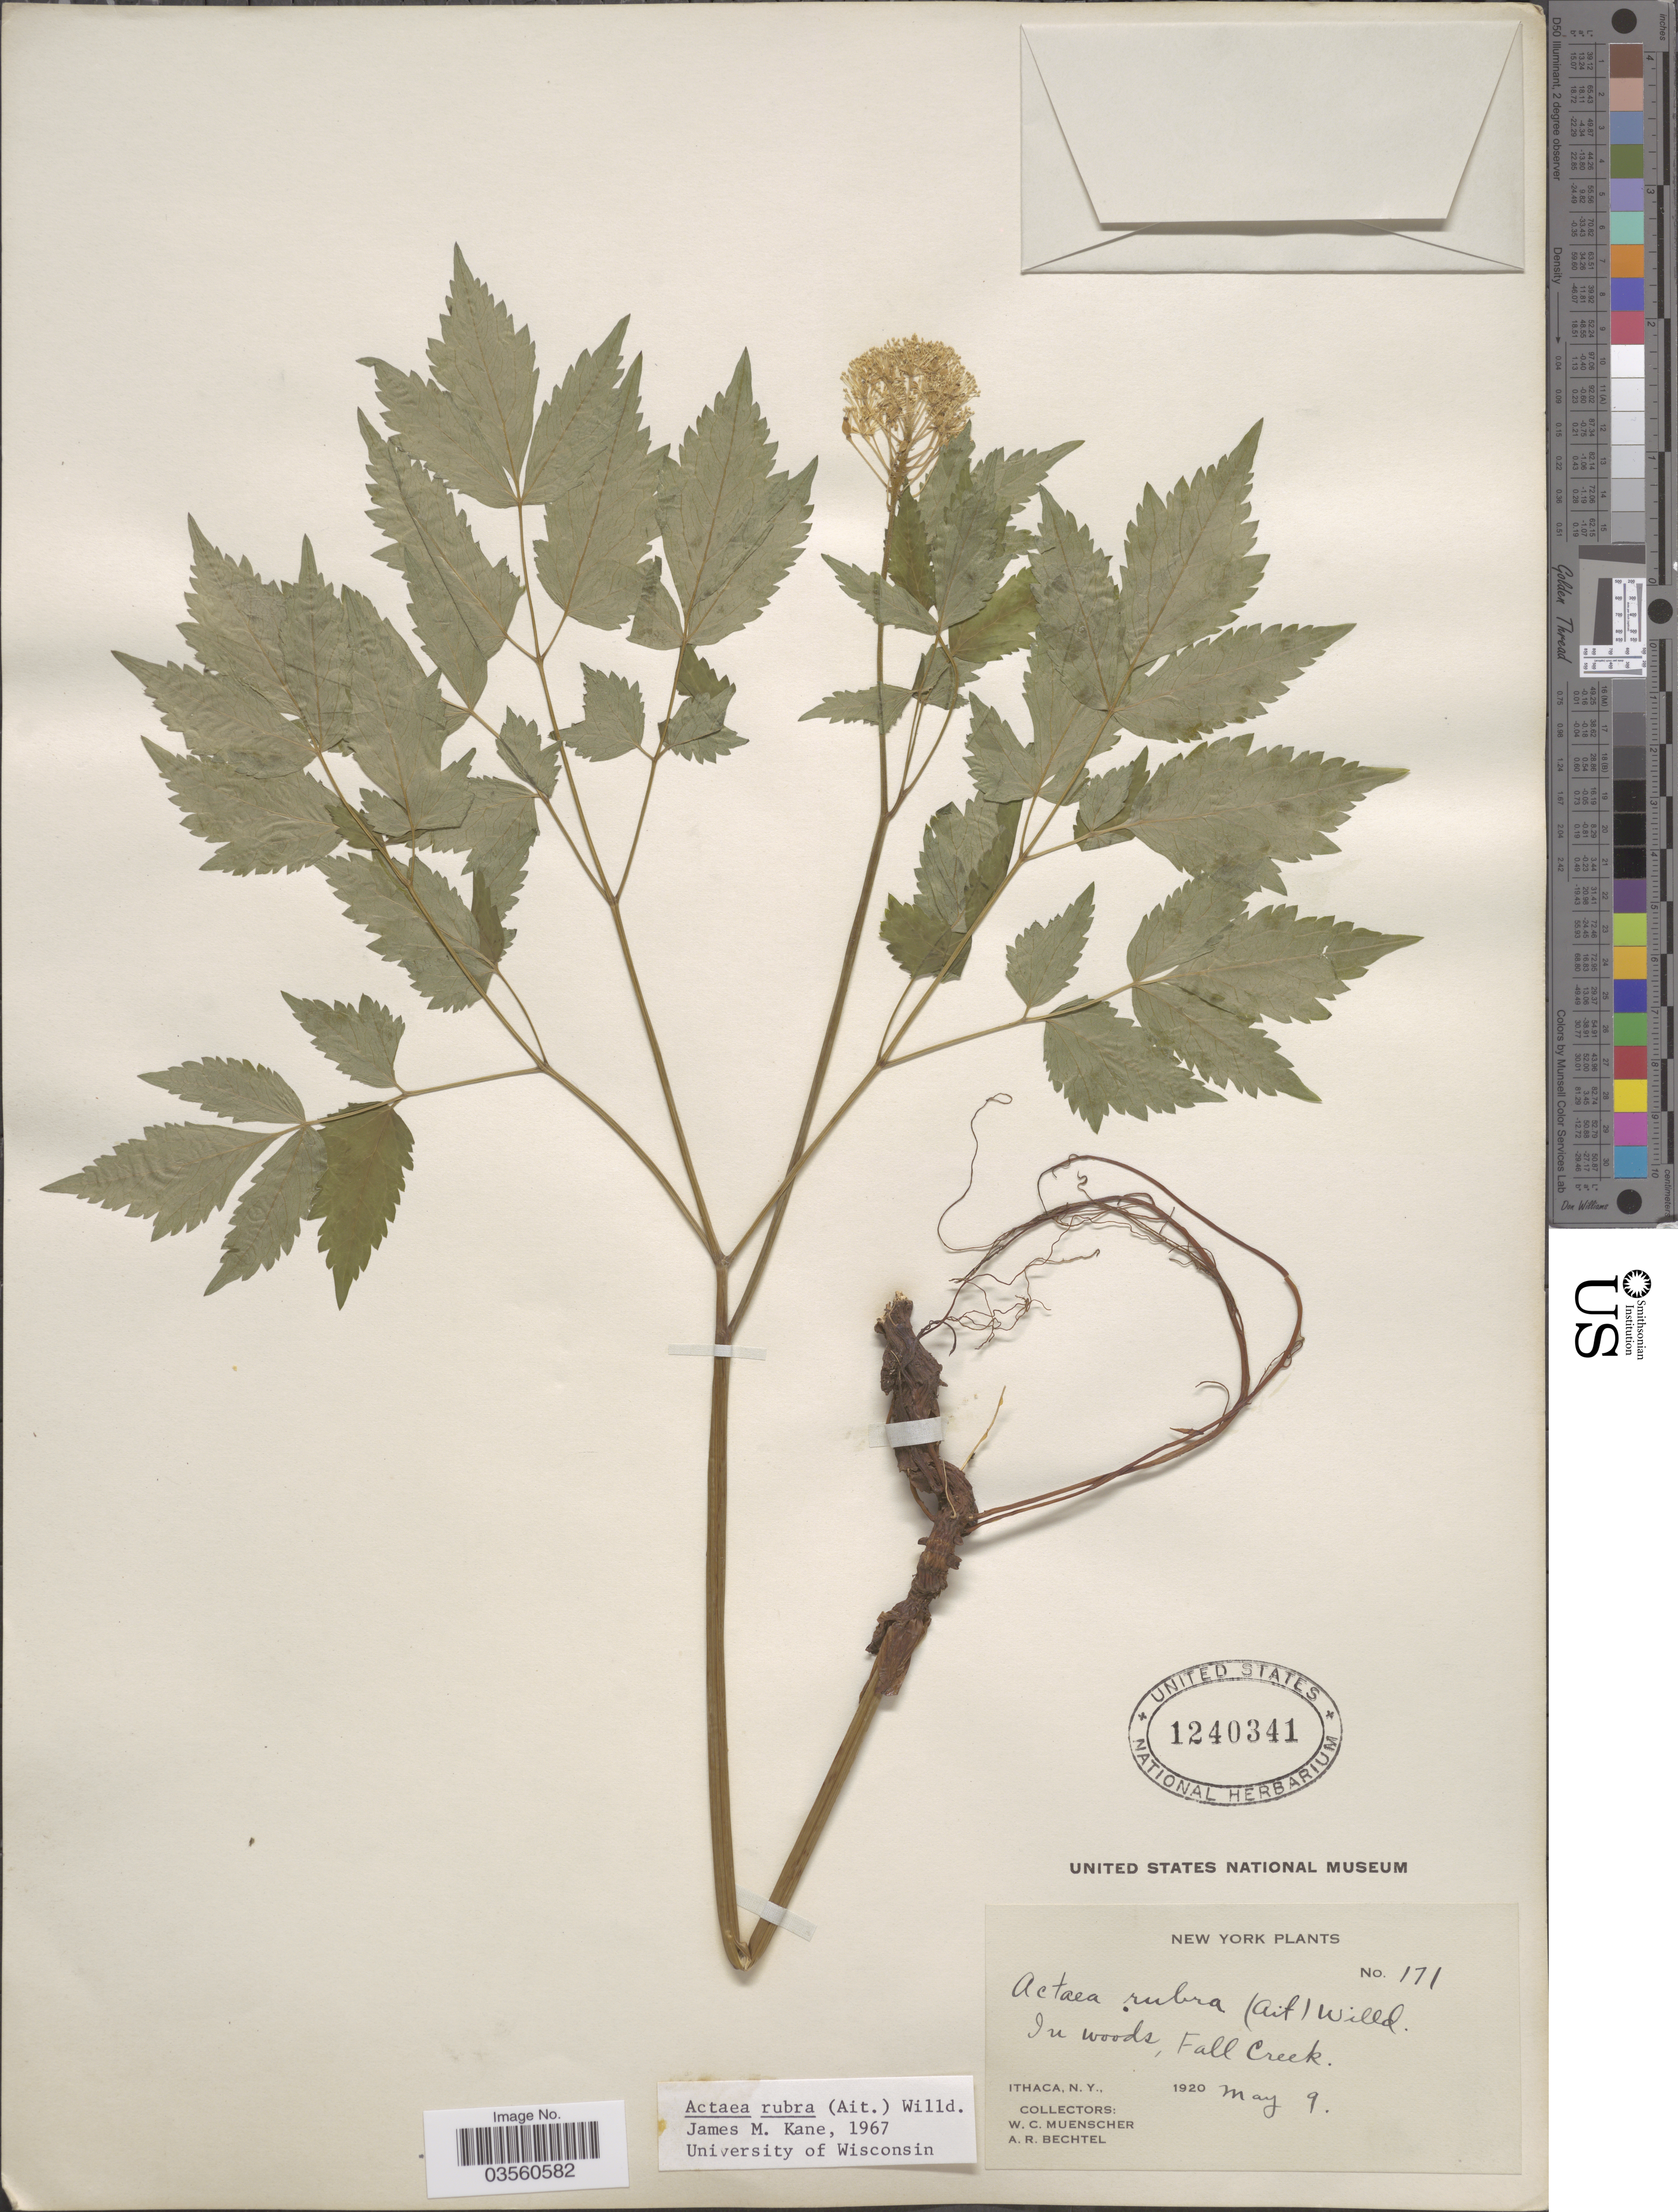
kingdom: Plantae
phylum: Tracheophyta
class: Magnoliopsida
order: Ranunculales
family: Ranunculaceae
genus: Actaea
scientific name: Actaea rubra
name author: (Aiton) Willd.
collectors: W. Muenscher & A. Bechtel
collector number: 171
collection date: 1920-05-09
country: United States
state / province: New York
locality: Fall Creek. Ithaca.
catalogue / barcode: US 1240341